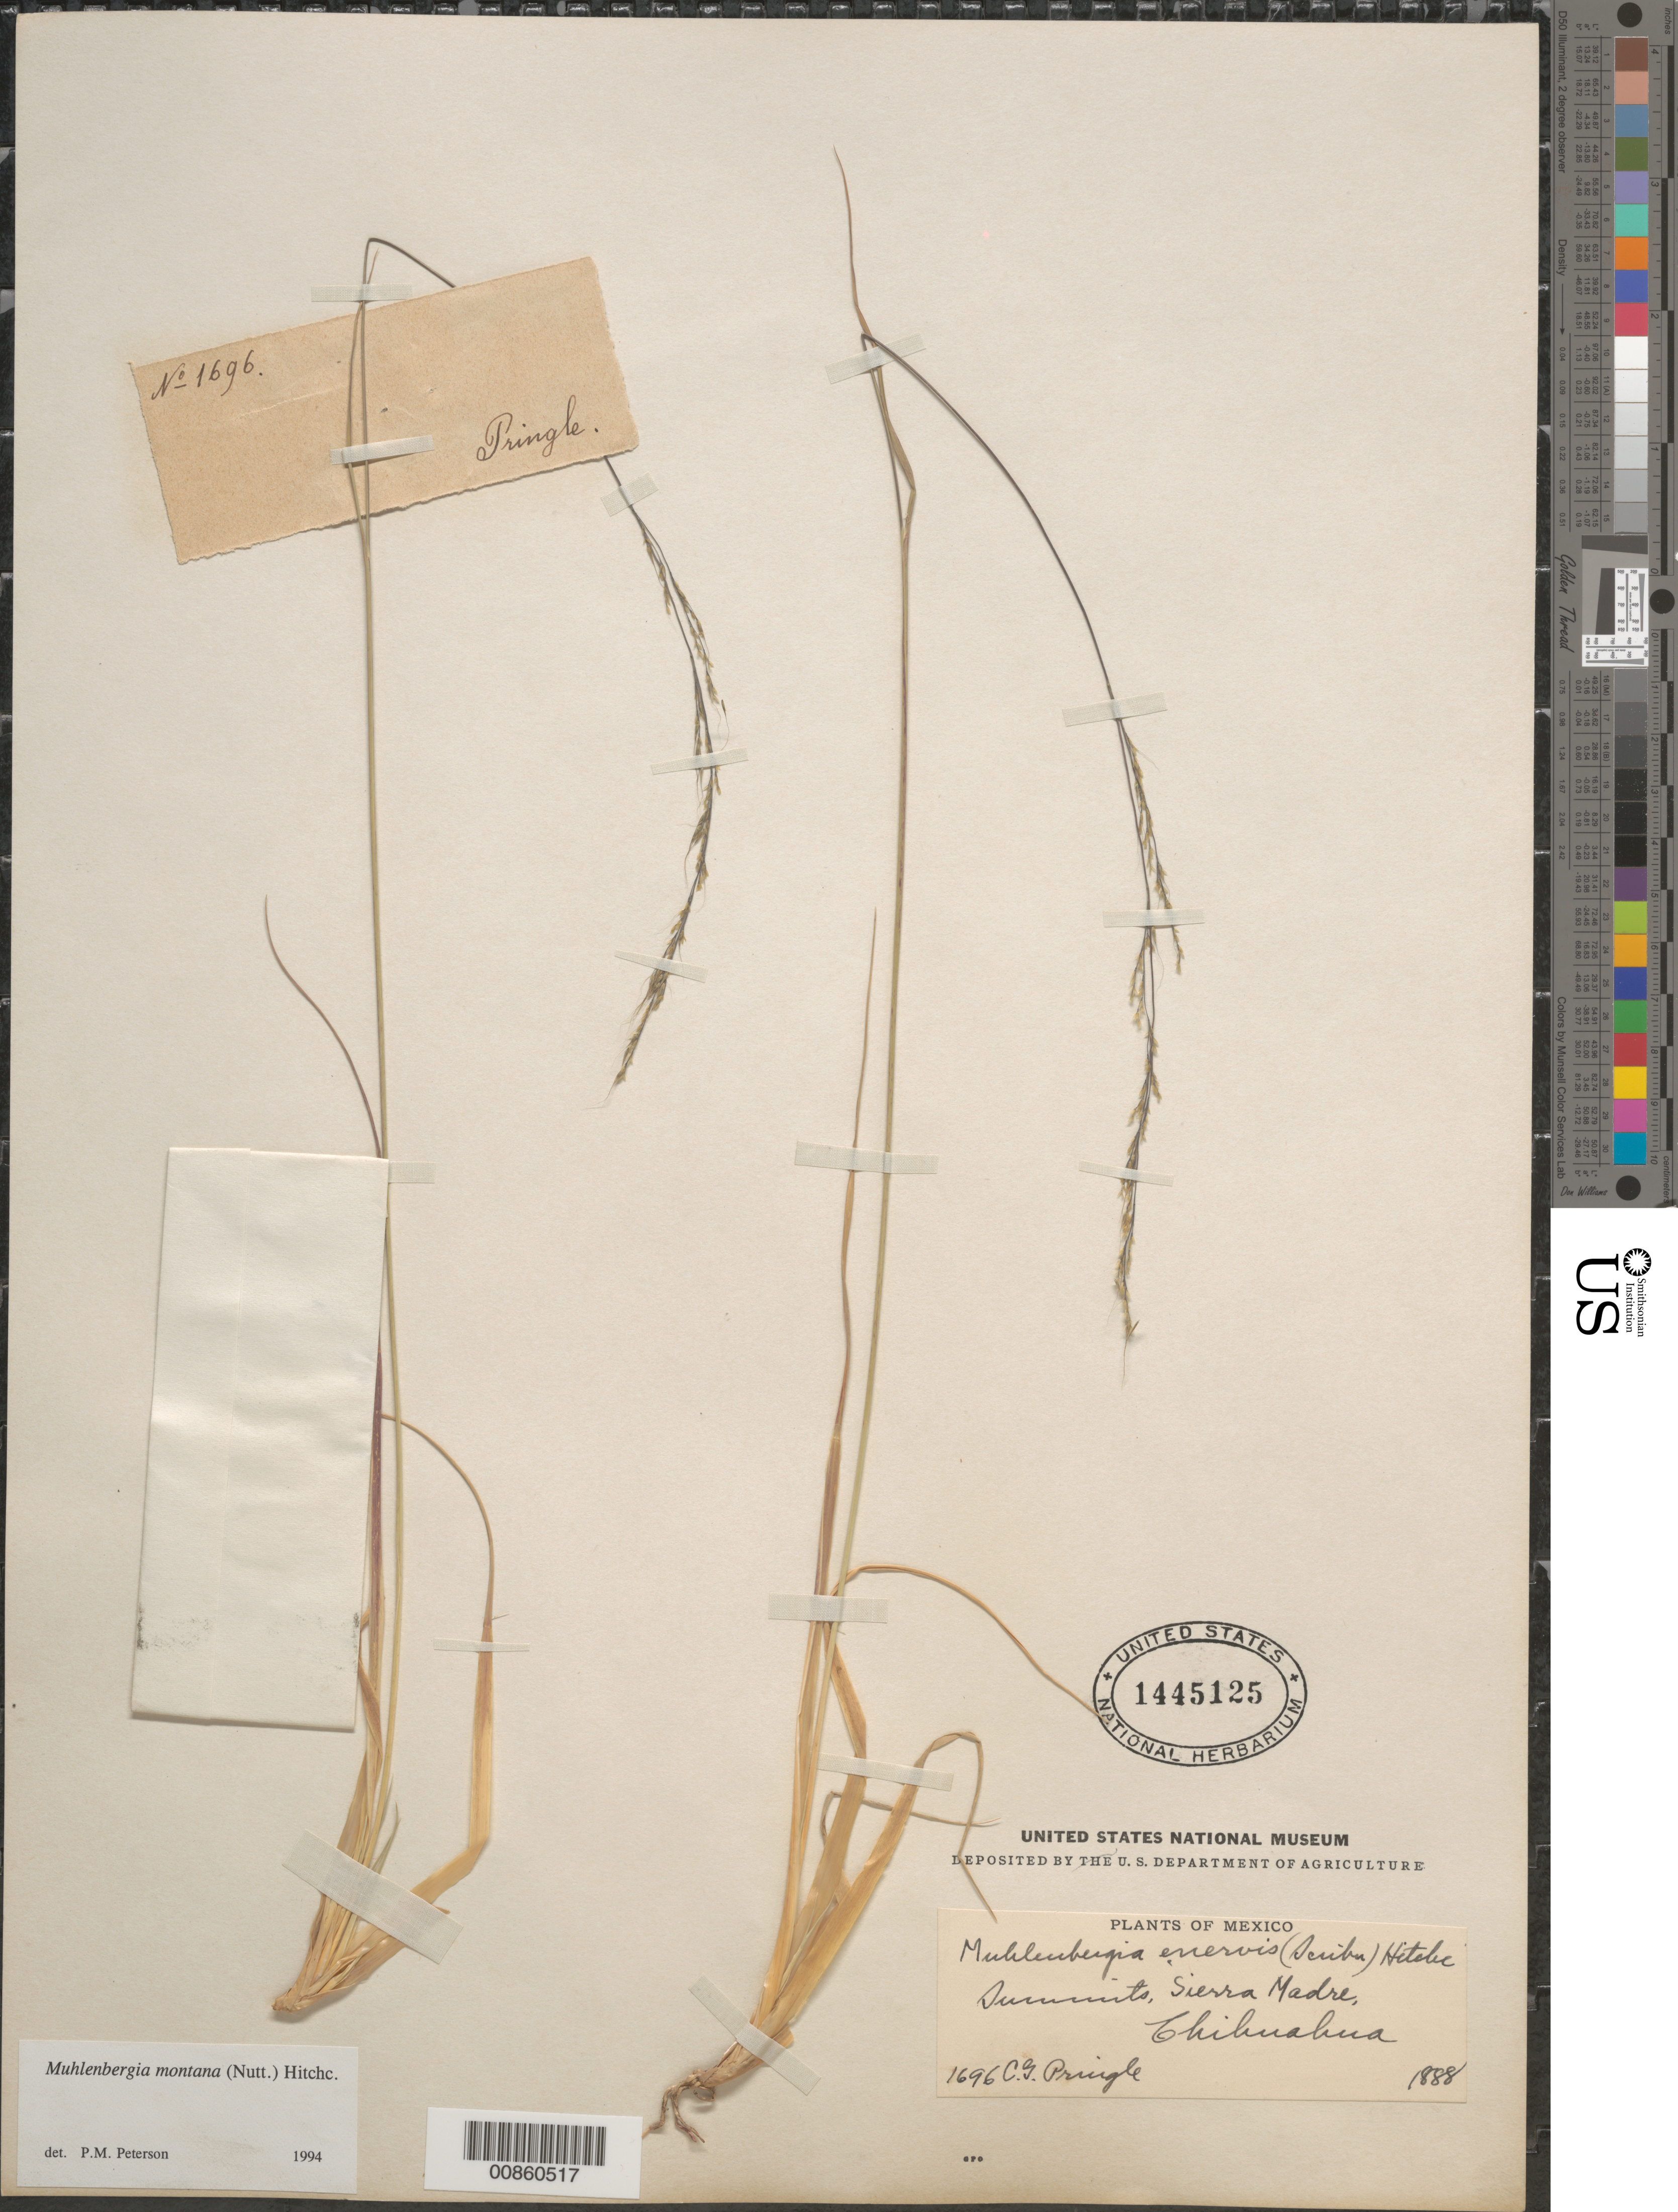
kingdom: Plantae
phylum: Tracheophyta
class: Liliopsida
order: Poales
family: Poaceae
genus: Muhlenbergia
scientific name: Muhlenbergia montana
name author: (Nutt.) Hitchc.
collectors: C. G. Pringle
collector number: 1696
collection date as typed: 1888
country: Mexico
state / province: Chihuahua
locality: Summit Sierra Madre, Chih.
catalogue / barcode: US 1445125